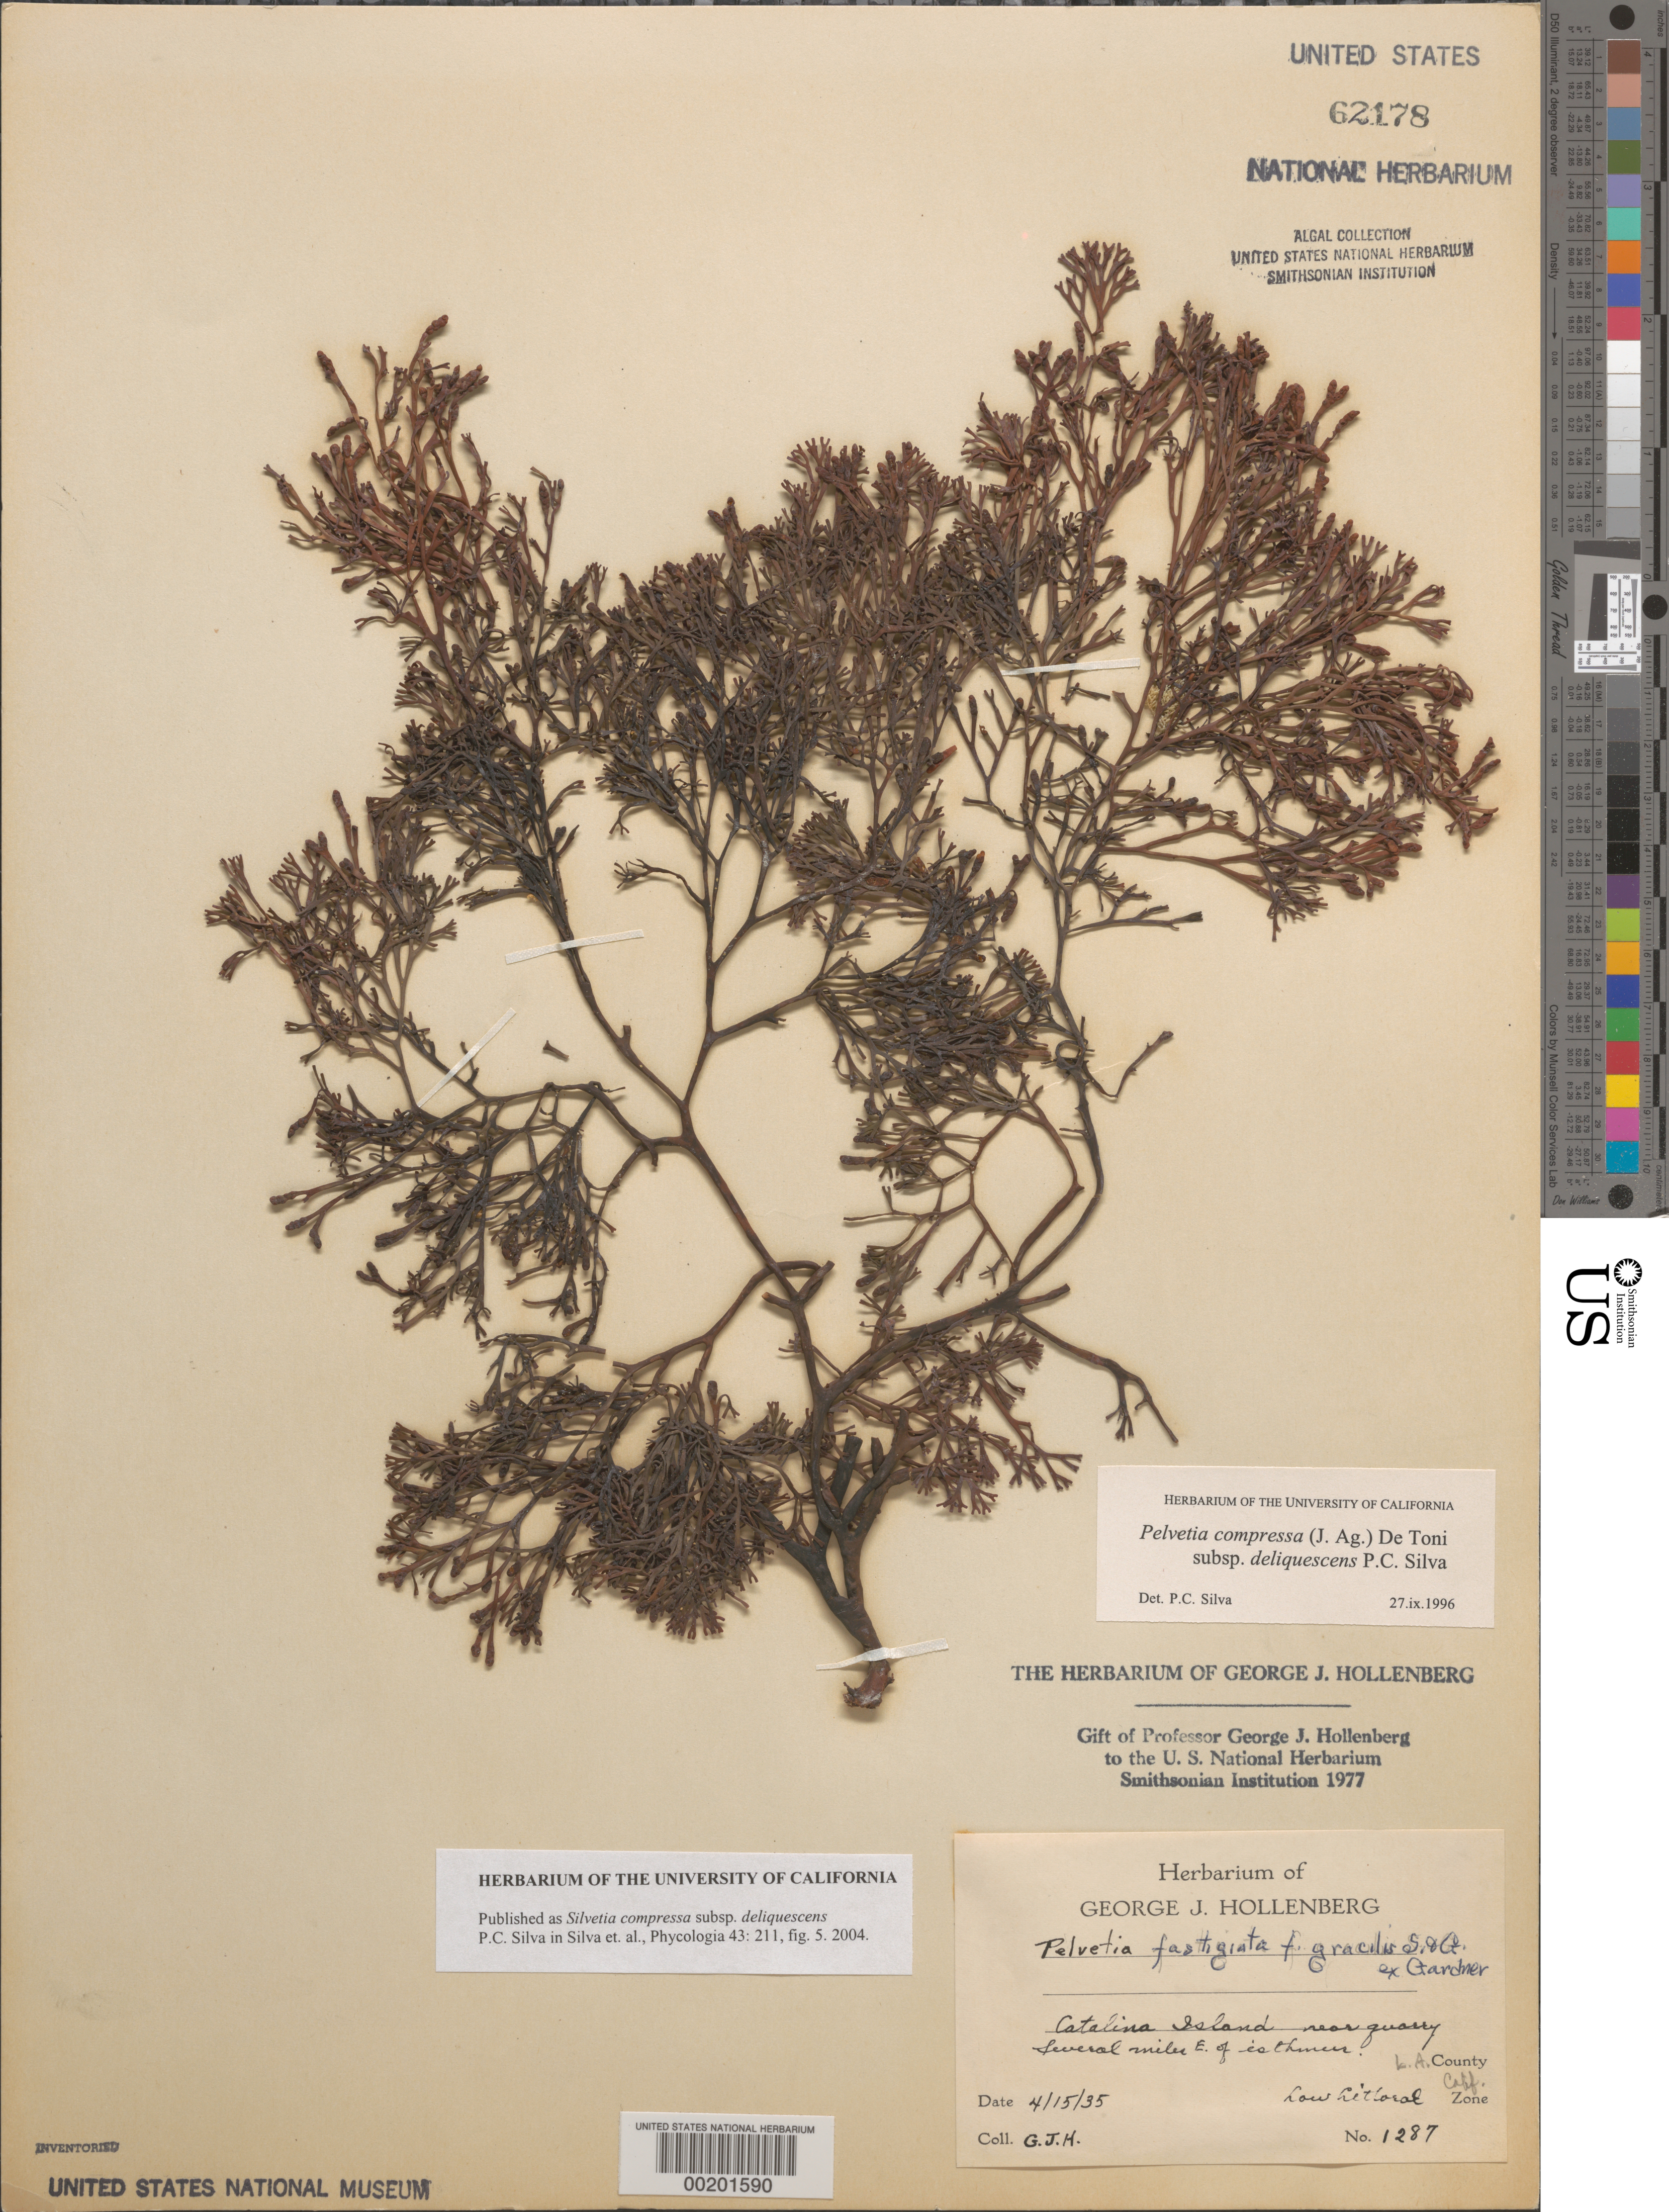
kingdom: Chromista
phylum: Ochrophyta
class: Phaeophyceae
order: Fucales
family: Fucaceae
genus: Silvetia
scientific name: Silvetia compressa subsp. deliquescens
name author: P.C. Silva in P.C. Silva et al.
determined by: Silva, P. C.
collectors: G. Hollenberg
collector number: GJH 1287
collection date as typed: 15 Apr 1935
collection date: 1935-04-15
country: United States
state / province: California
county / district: Los Angeles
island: Santa Catalina Island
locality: Near quarry several miles east of Isthmus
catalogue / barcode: US 62178